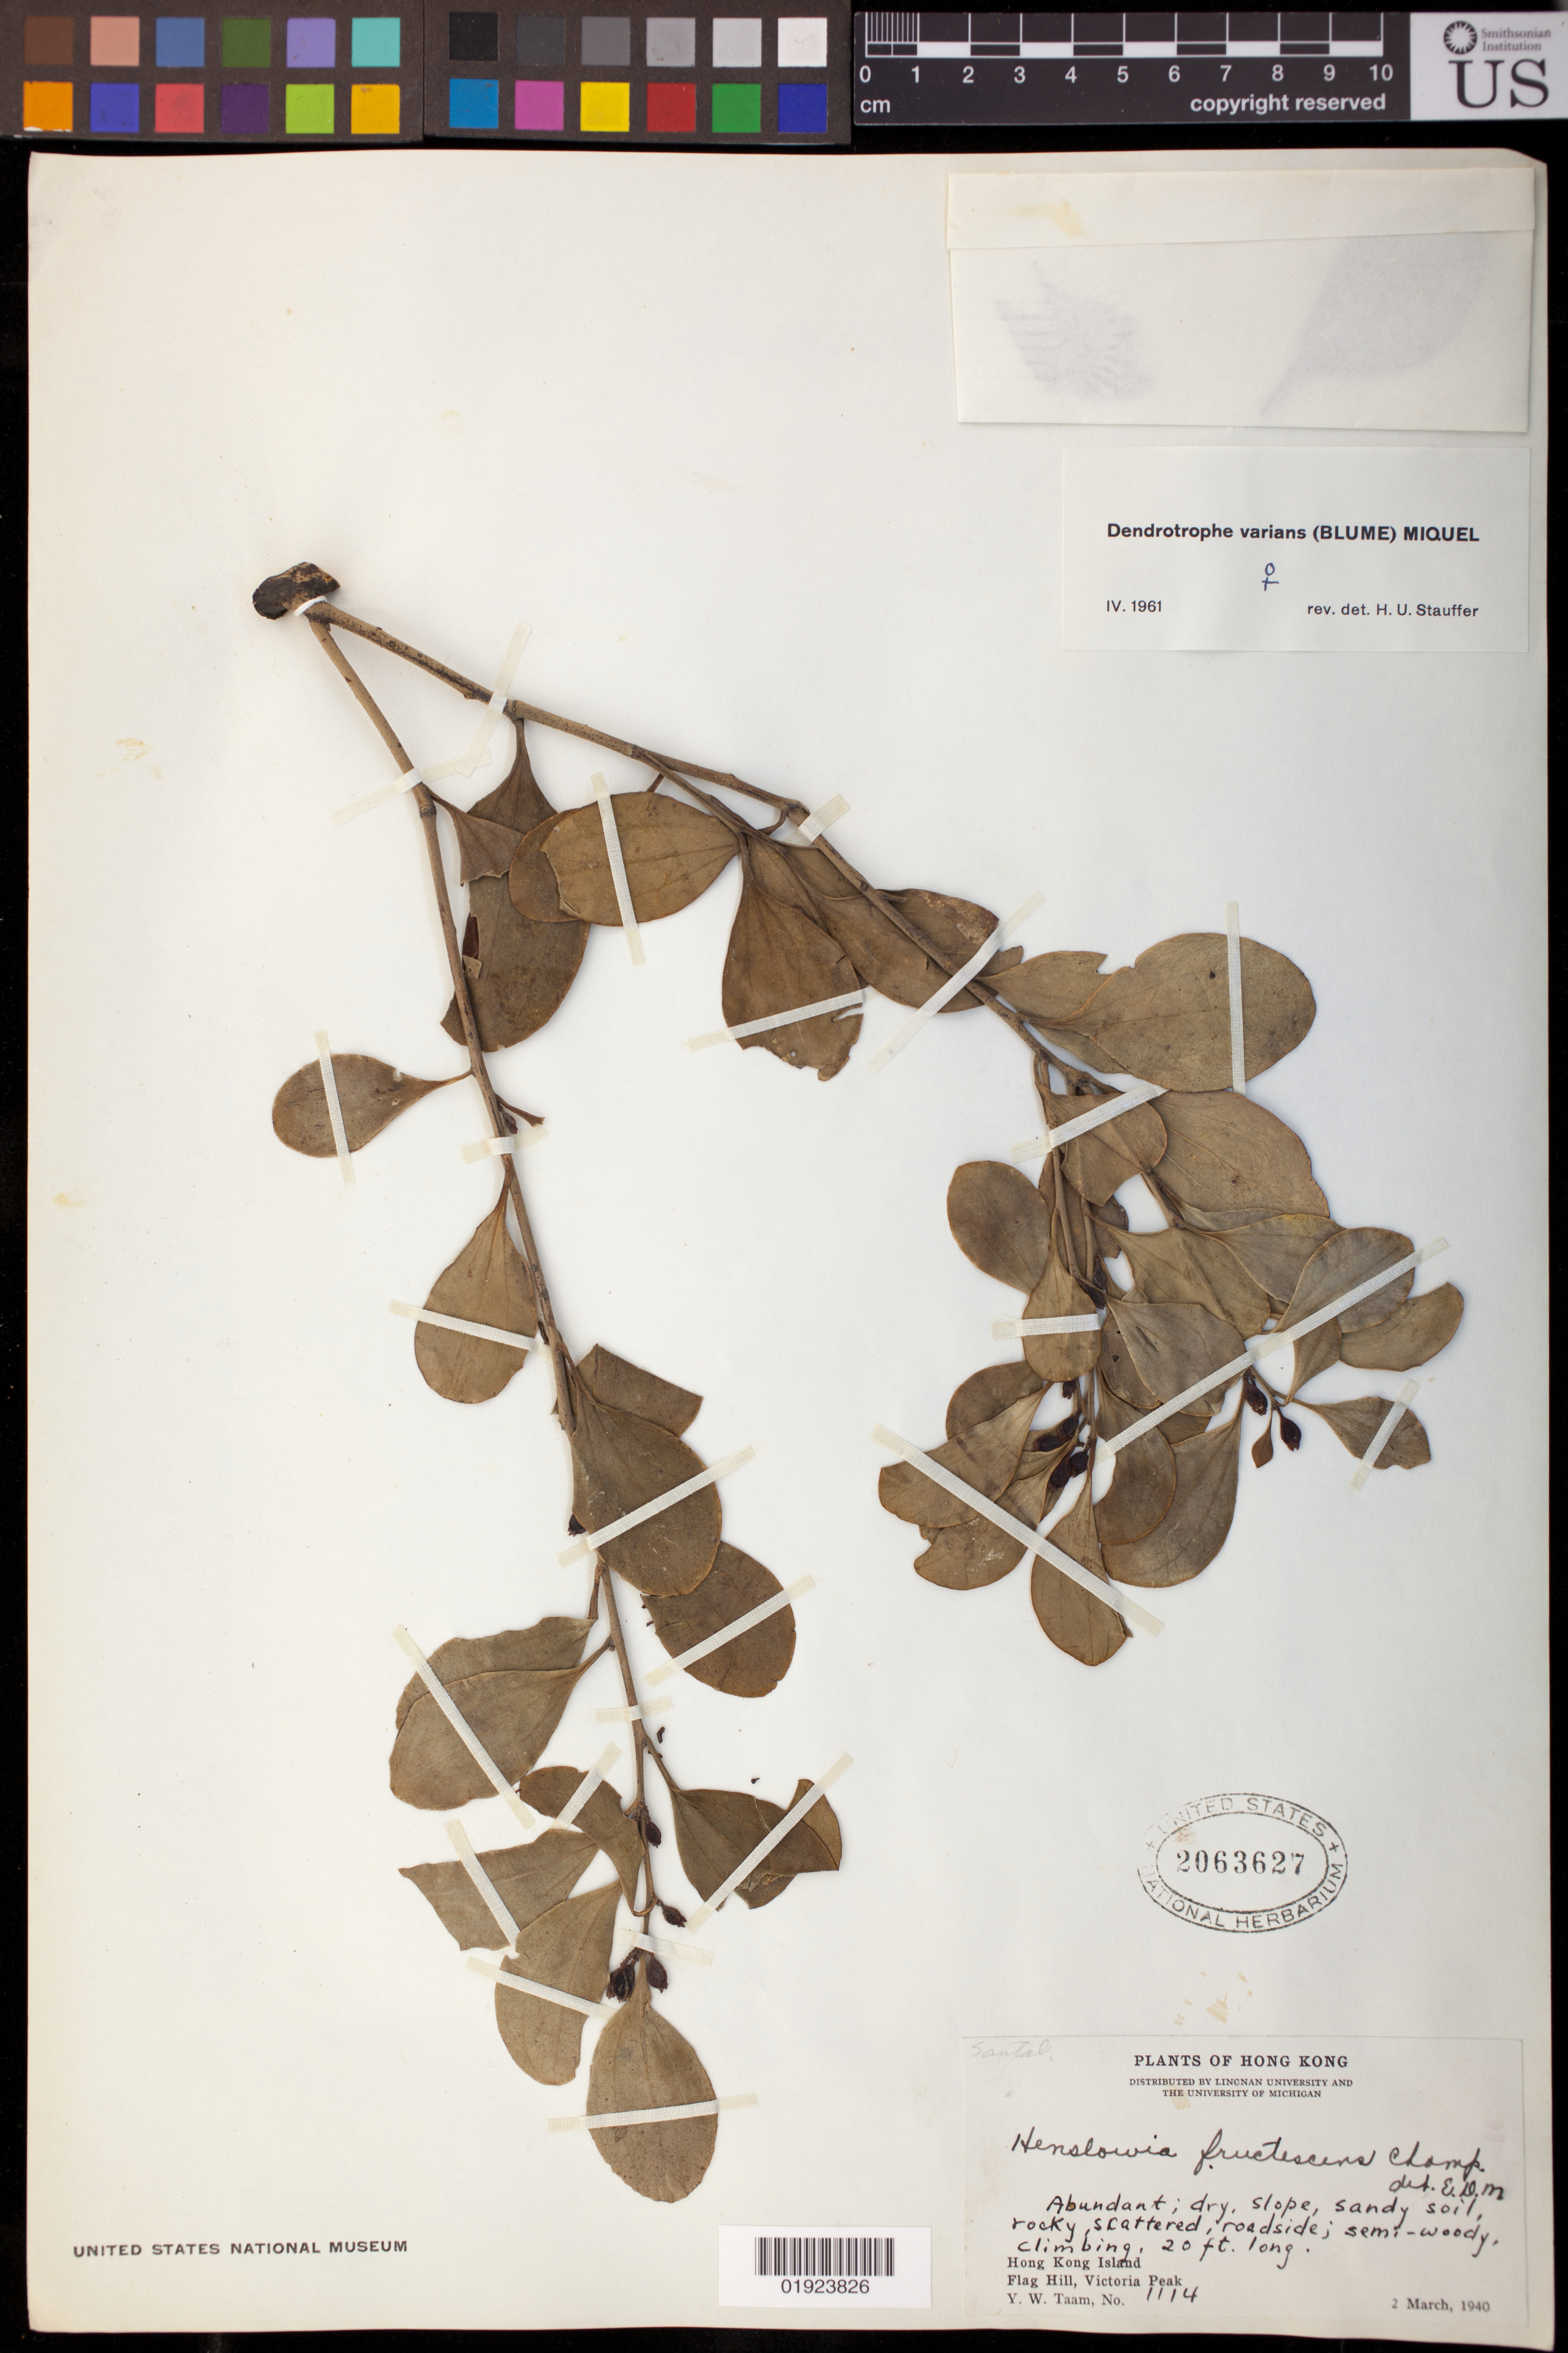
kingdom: Plantae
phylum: Tracheophyta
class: Magnoliopsida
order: Santalales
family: Amphorogynaceae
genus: Dendrotrophe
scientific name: Dendrotrophe varians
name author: (Blume) Miq.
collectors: Y. W. Taam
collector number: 1114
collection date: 1940-03-02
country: China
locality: Hong Kong Island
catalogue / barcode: US 2063627